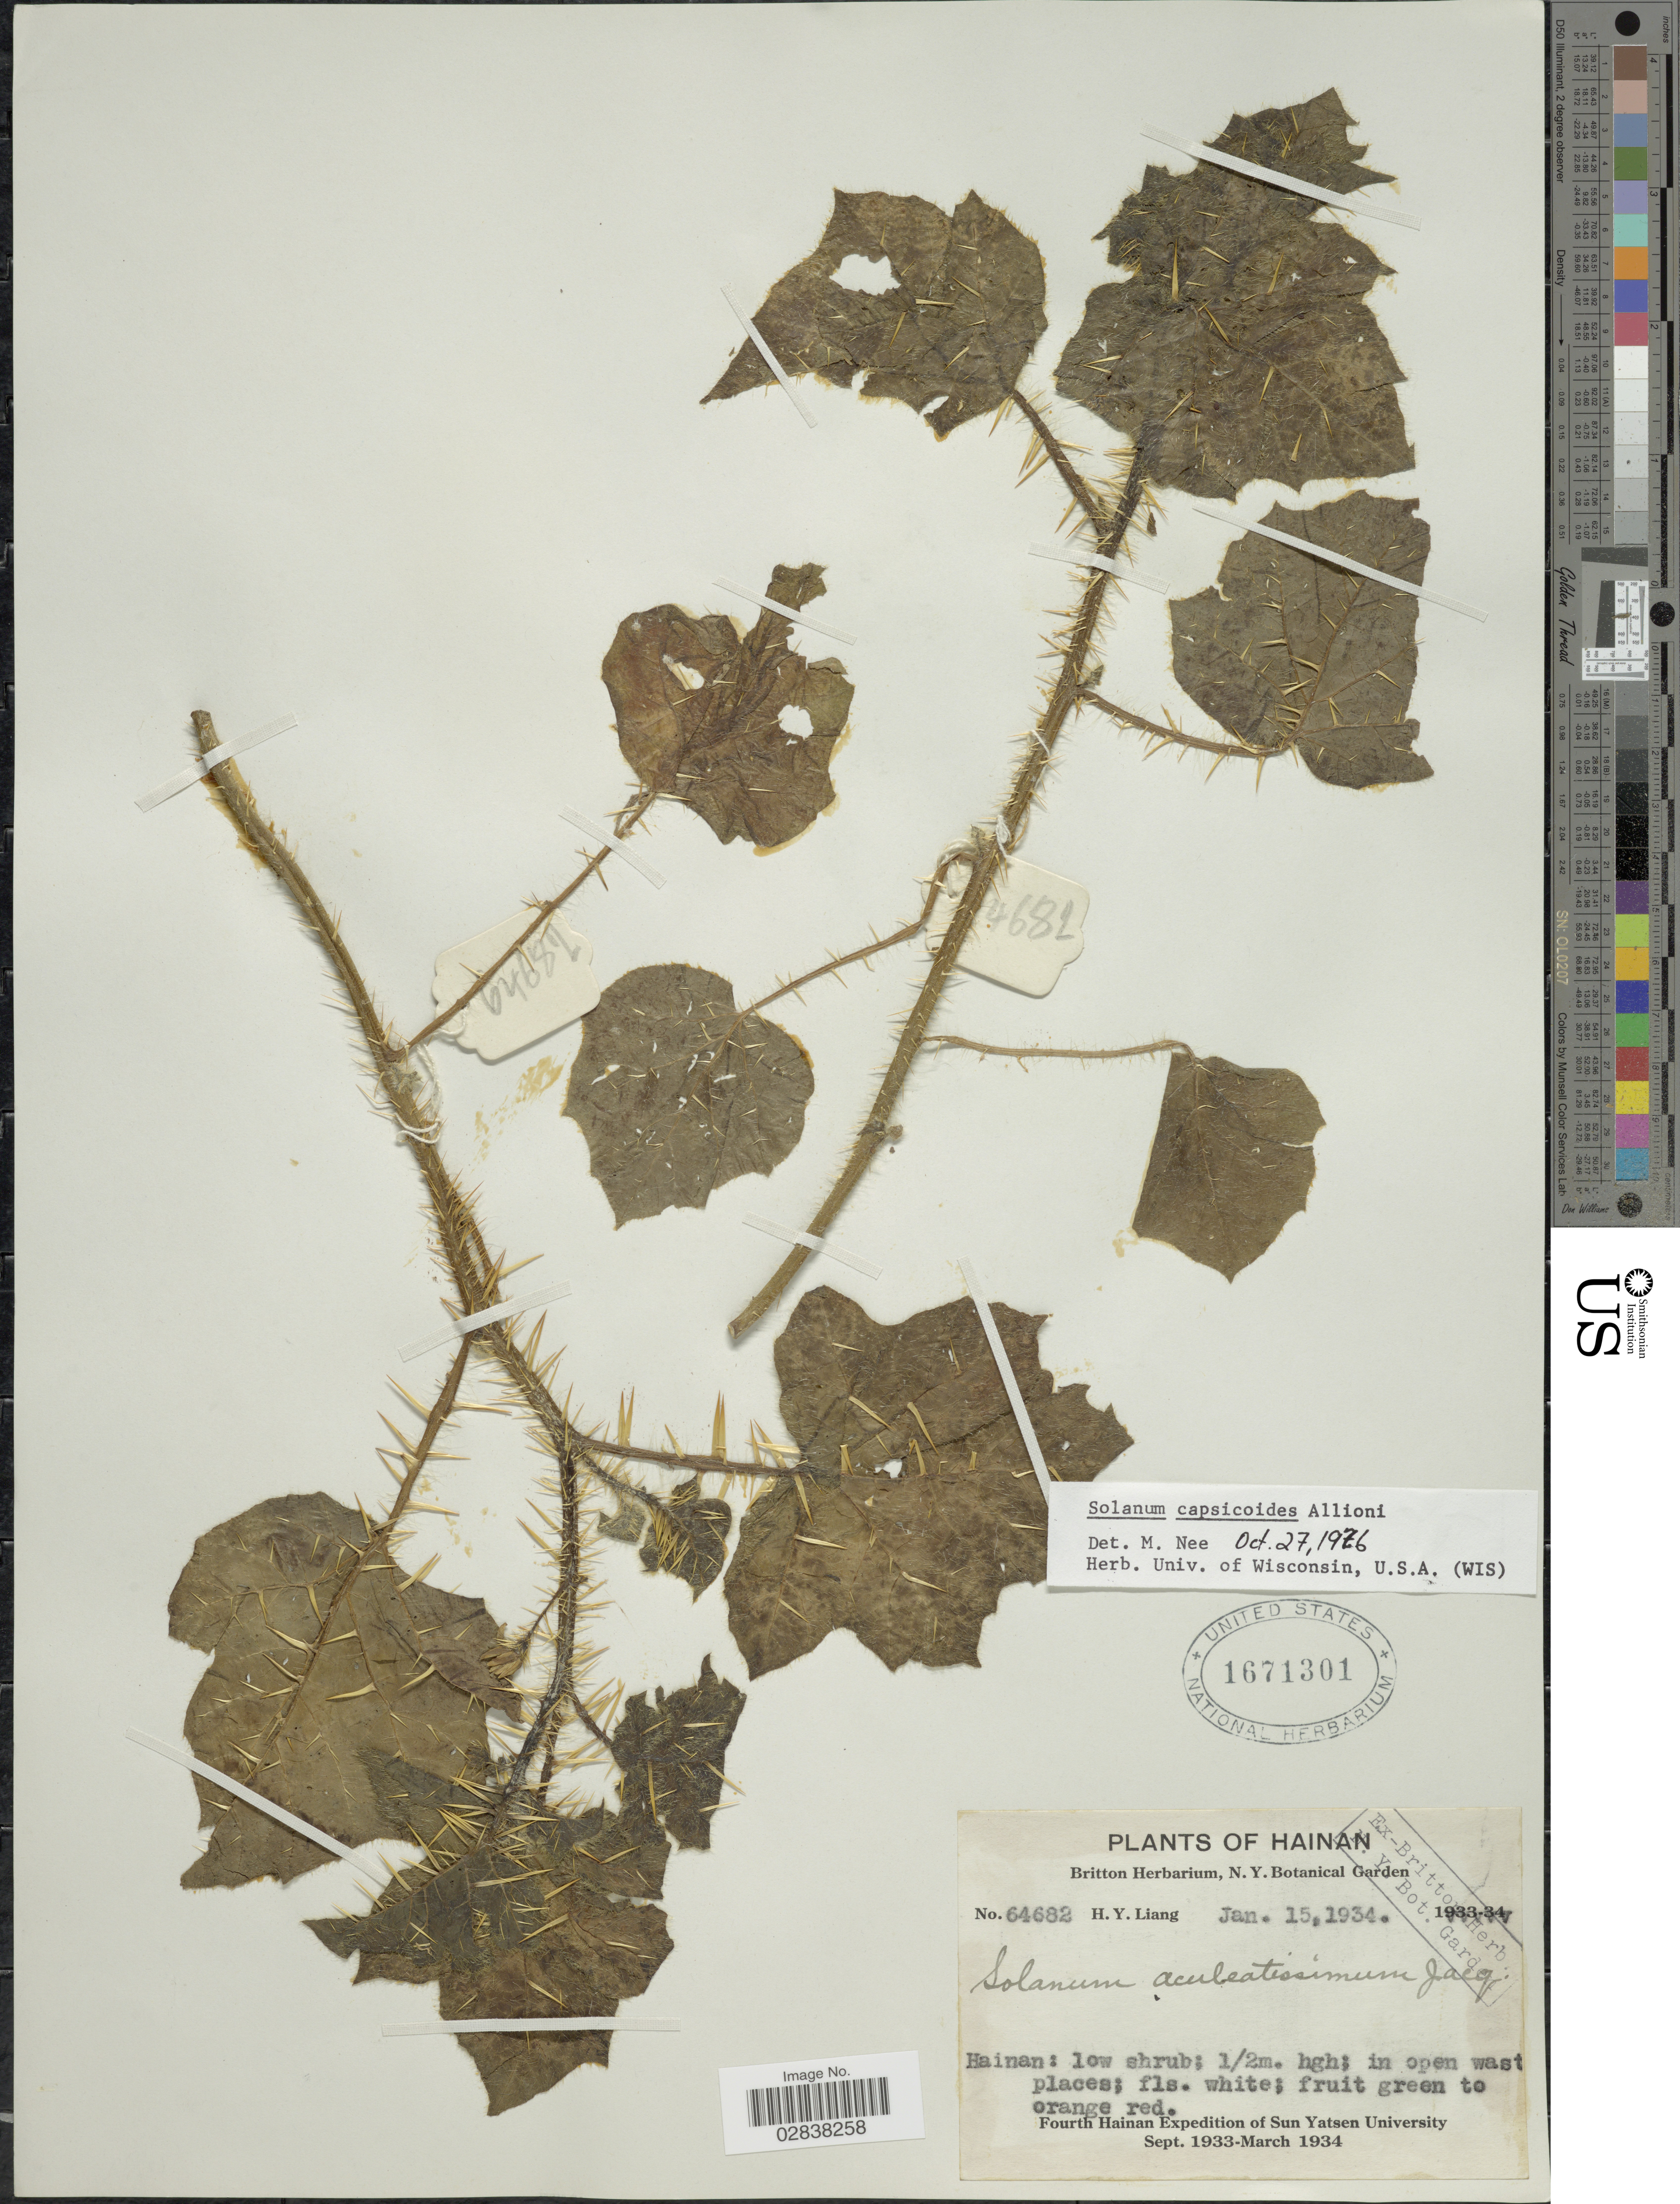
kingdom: Plantae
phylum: Tracheophyta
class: Magnoliopsida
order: Solanales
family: Solanaceae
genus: Solanum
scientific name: Solanum capsicoides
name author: All.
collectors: H. Y. Liang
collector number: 64682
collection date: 1934-01-15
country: China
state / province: Hainan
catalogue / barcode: US 1671301